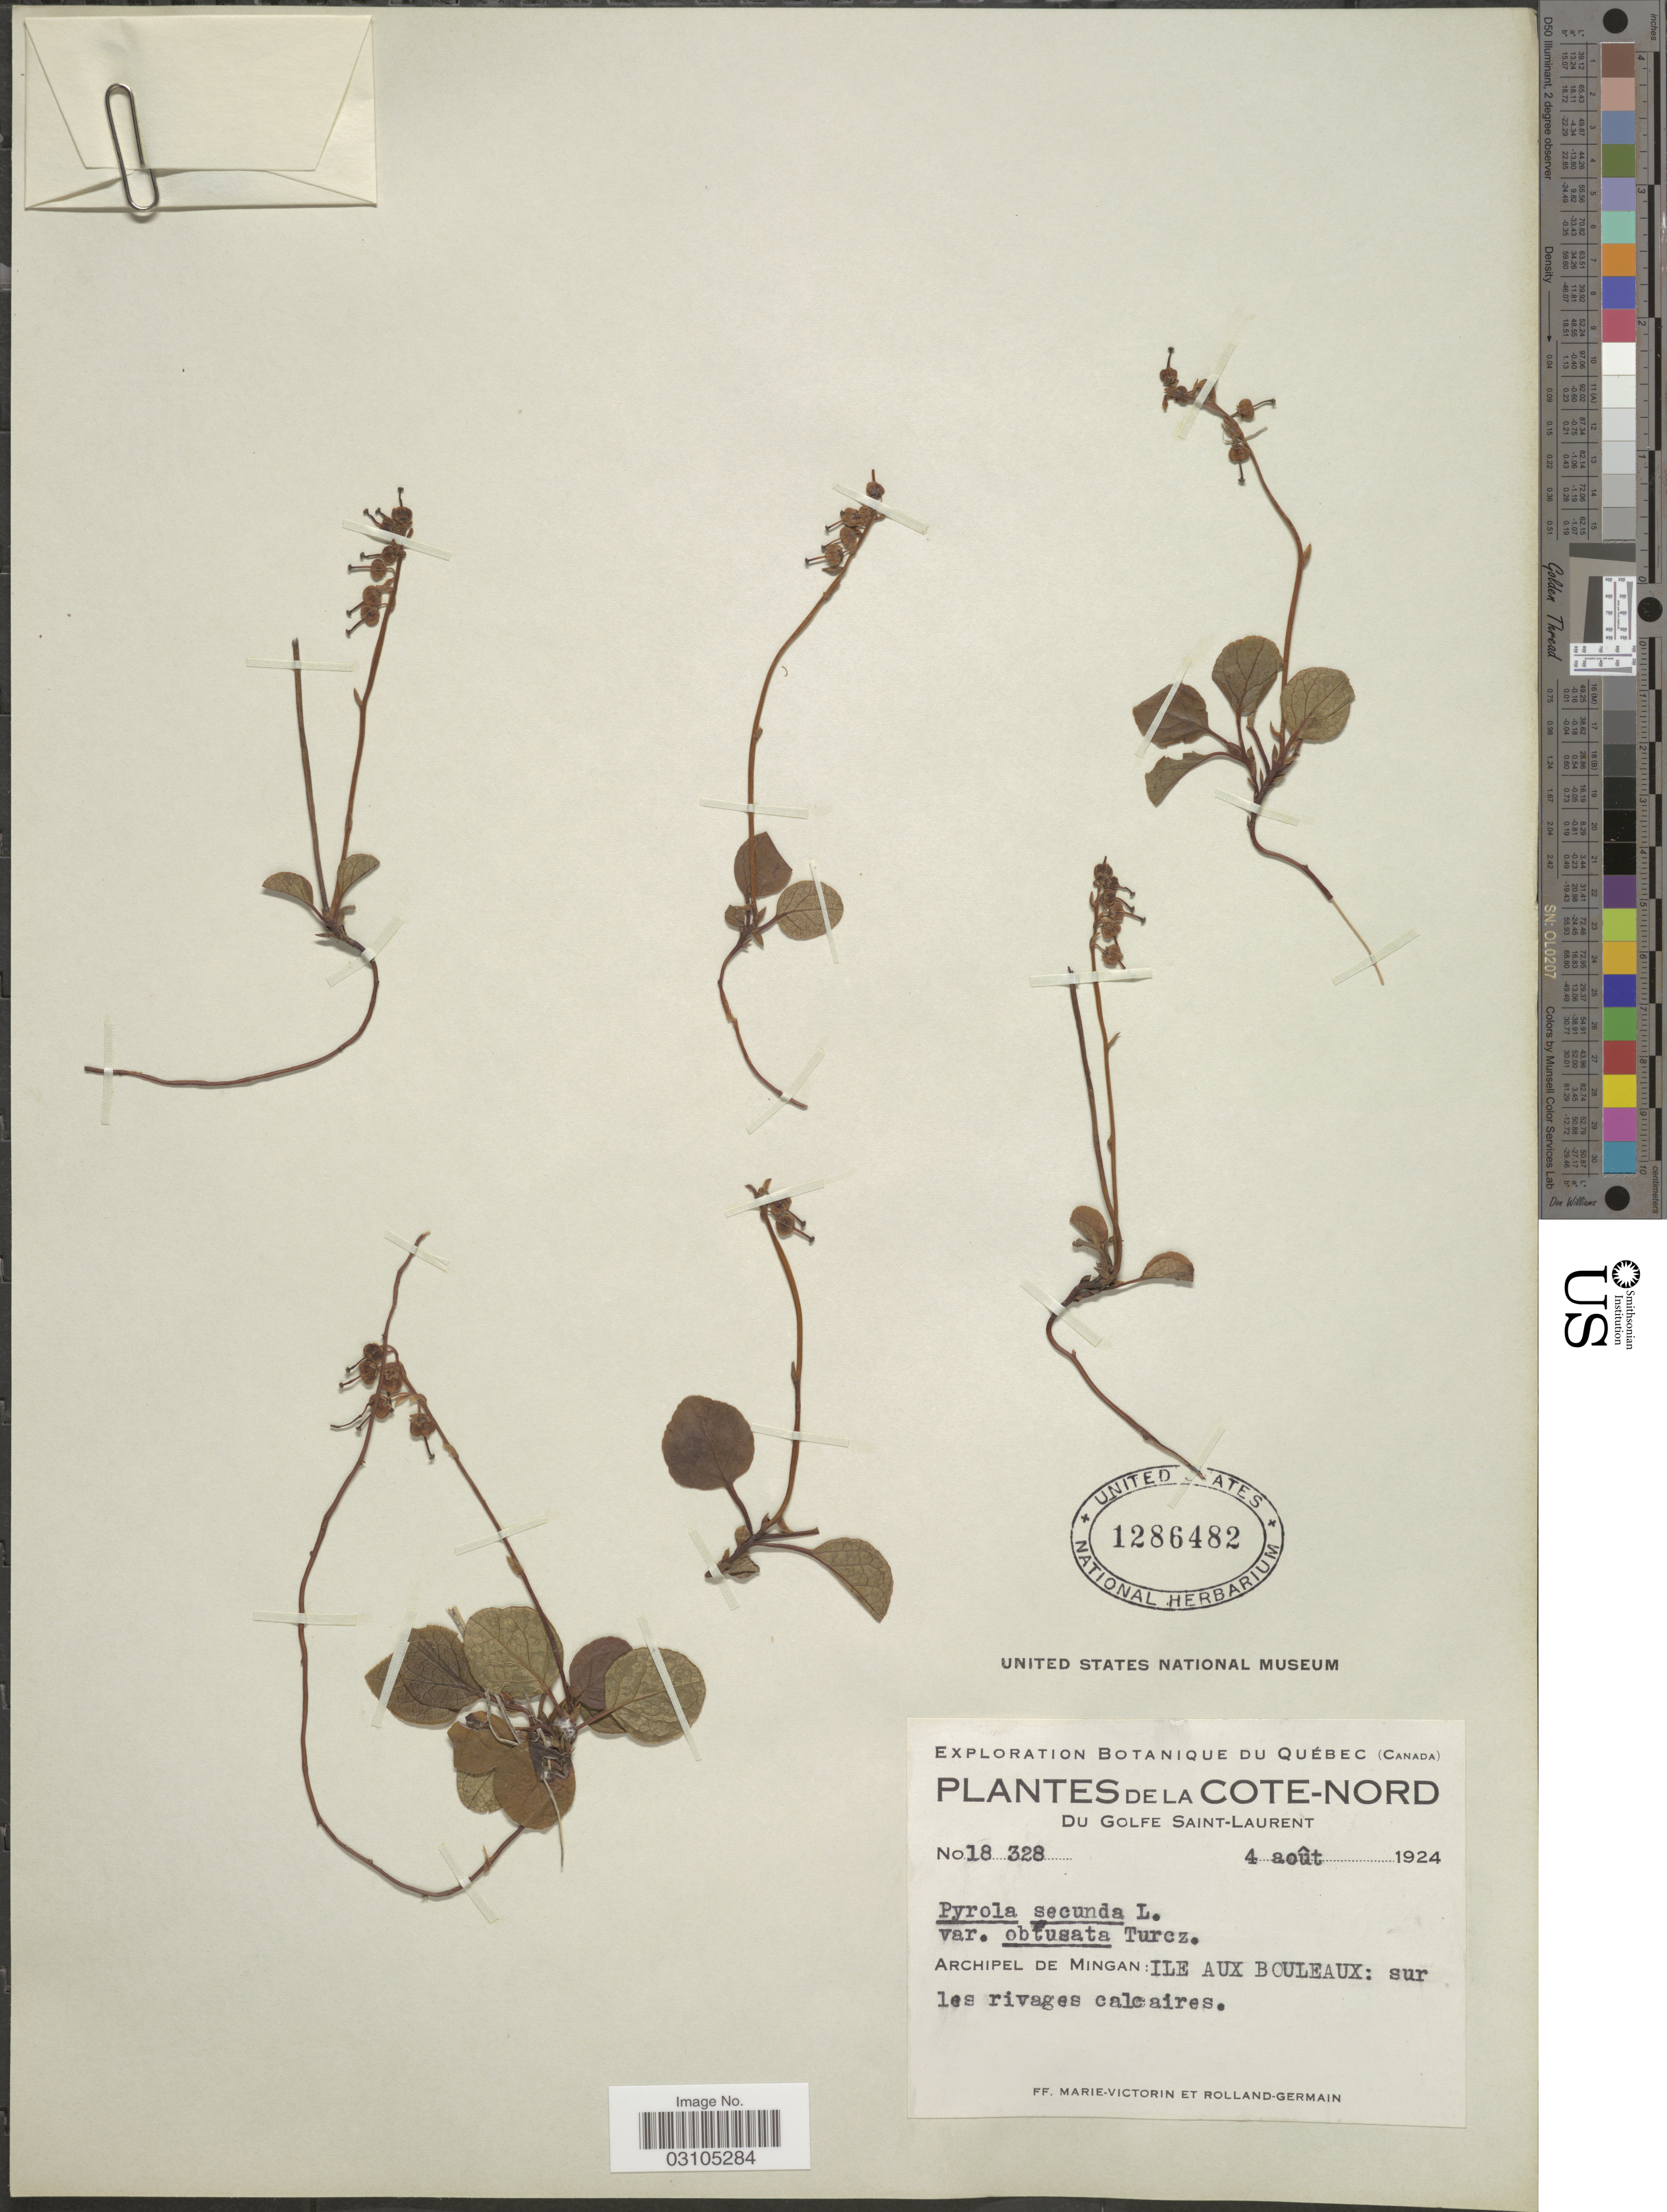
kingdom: Plantae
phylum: Tracheophyta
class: Magnoliopsida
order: Ericales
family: Ericaceae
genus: Orthilia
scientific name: Orthilia secunda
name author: (L.) House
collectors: F. Marie-Victorin & Rolland-Germain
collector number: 18328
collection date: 1924-08-04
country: Canada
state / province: Quebec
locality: Cote-Nord. Du Golfe Saint-Laurent. Archipel de Mingan: Ile Aux Bouleaux.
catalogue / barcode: US 1286482